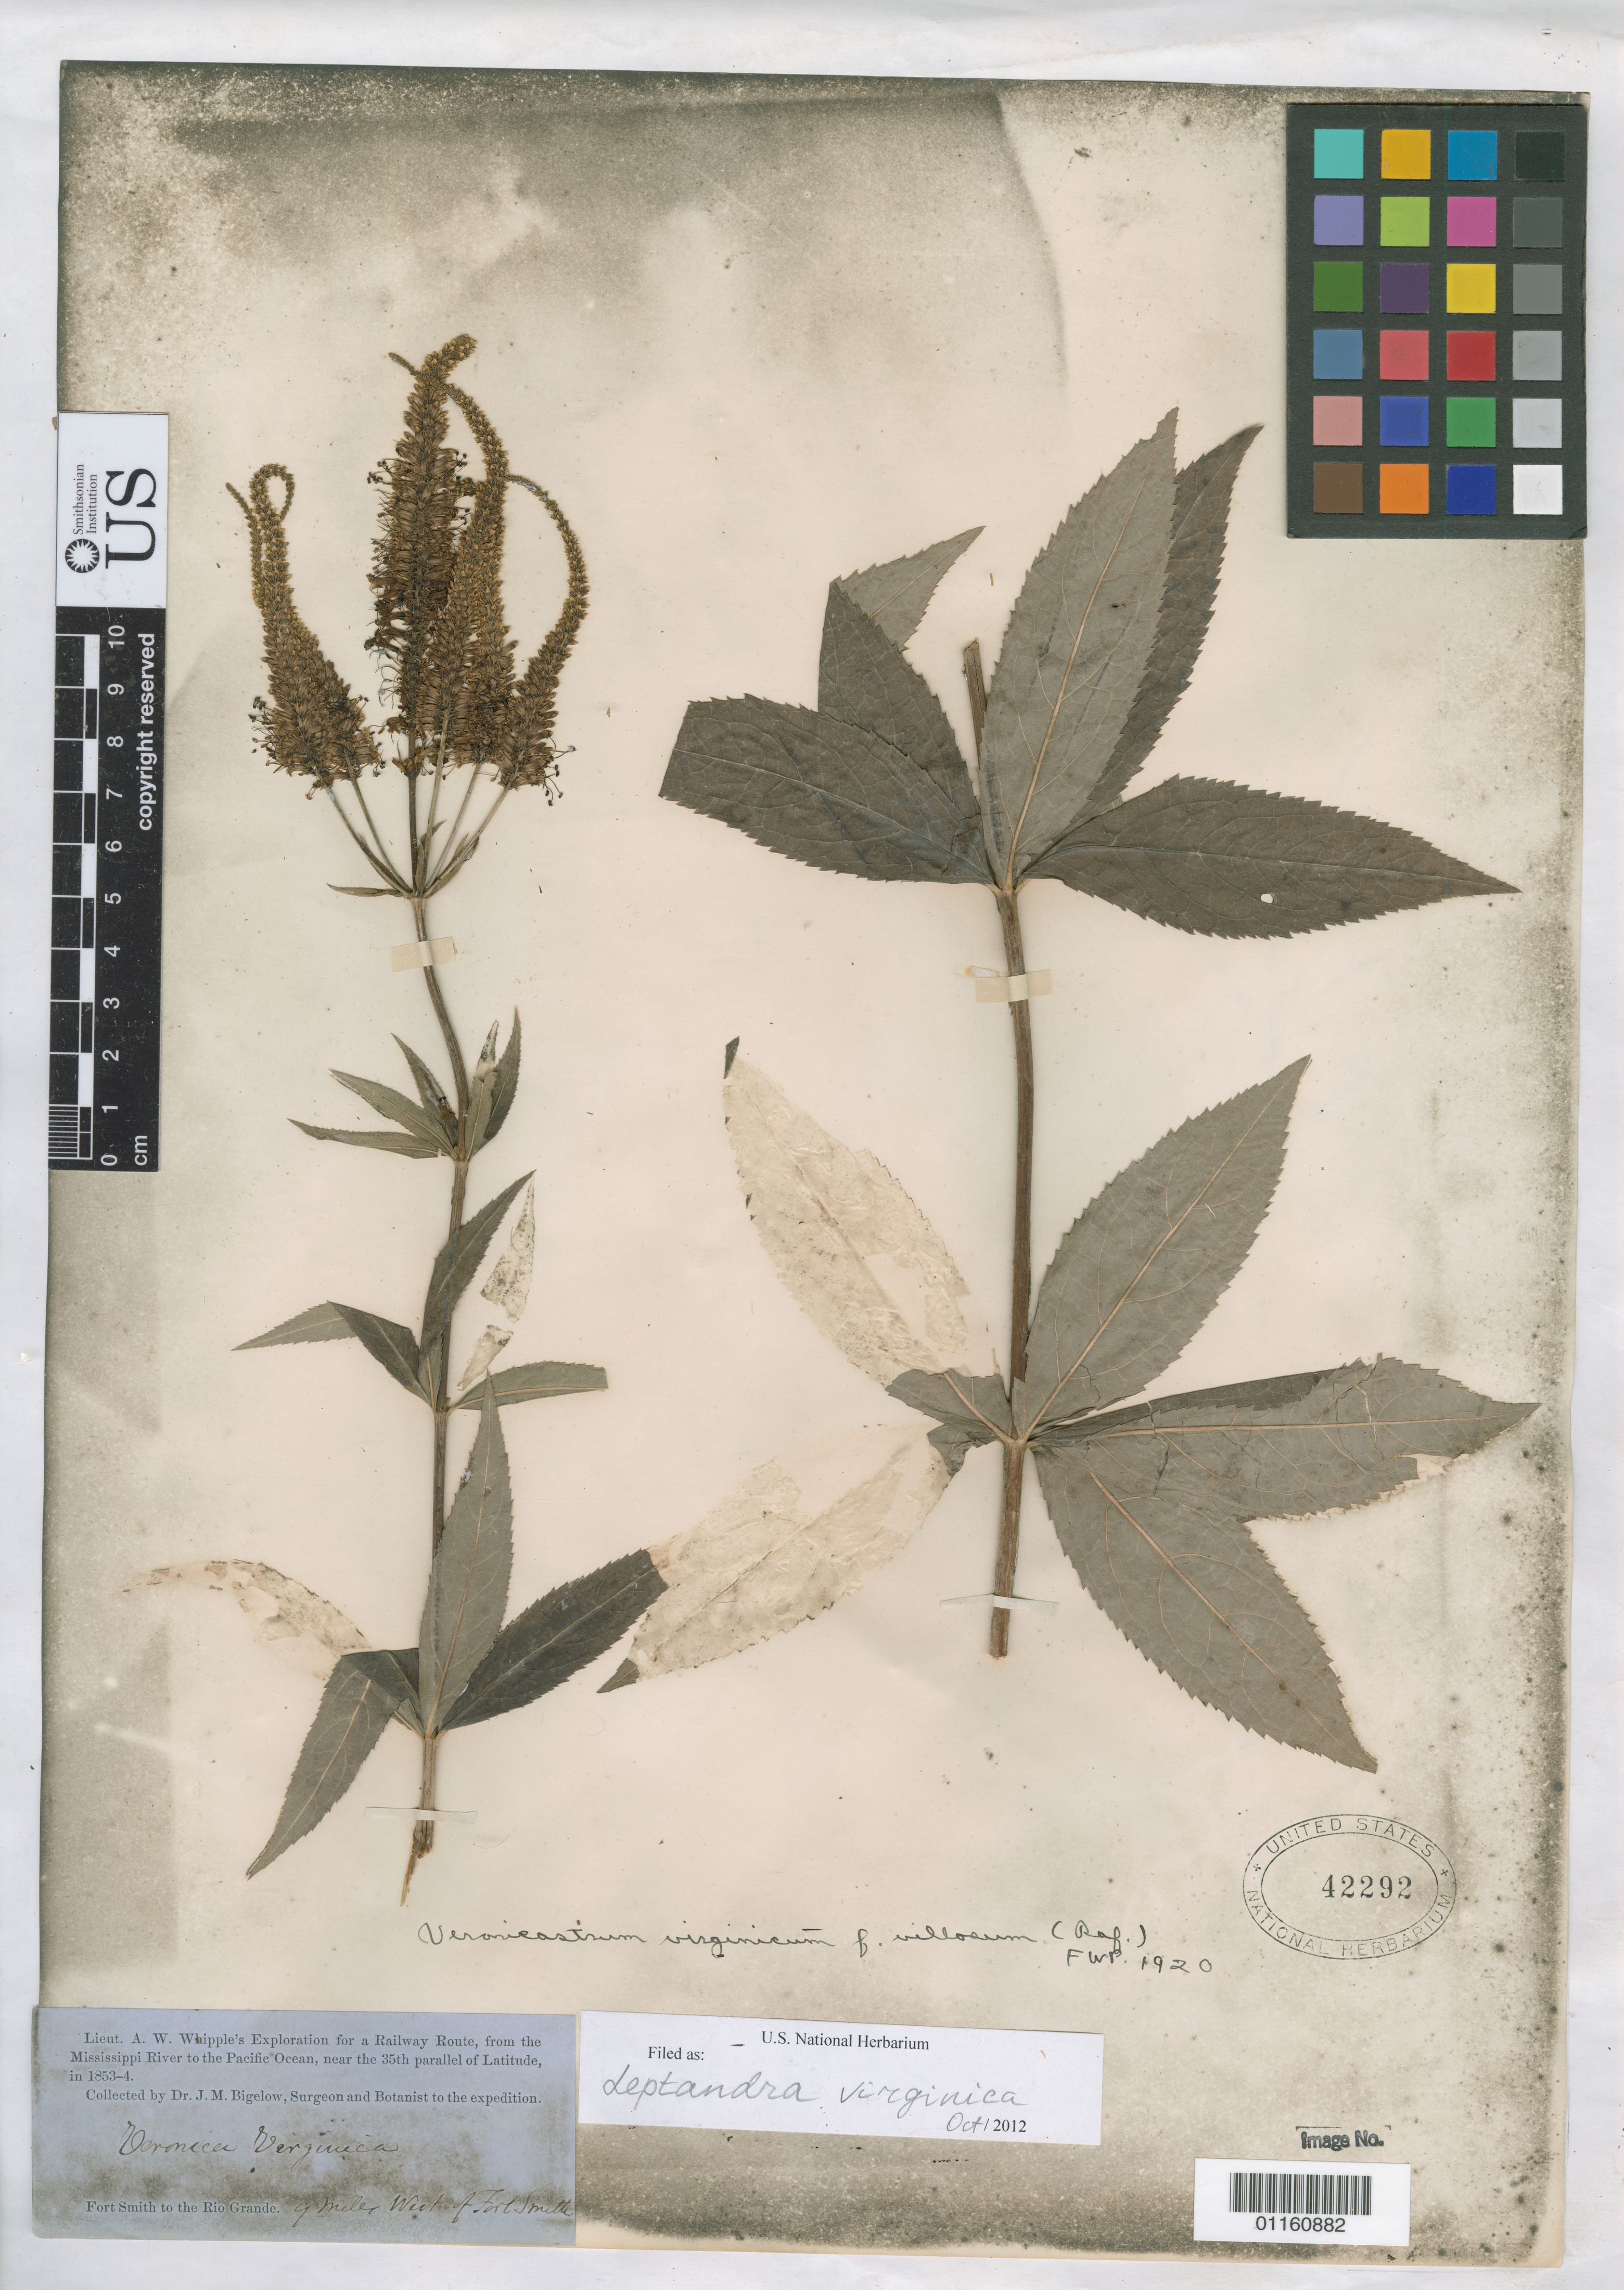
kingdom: Plantae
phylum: Tracheophyta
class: Magnoliopsida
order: Lamiales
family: Plantaginaceae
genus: Veronicastrum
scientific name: Veronicastrum virginicum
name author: (L.) Farw.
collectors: J. M. Bigelow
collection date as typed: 1853 to -- --- 1854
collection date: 1853/1854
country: United States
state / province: Arkansas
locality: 9 miles West of Fort Smith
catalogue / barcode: US 42292